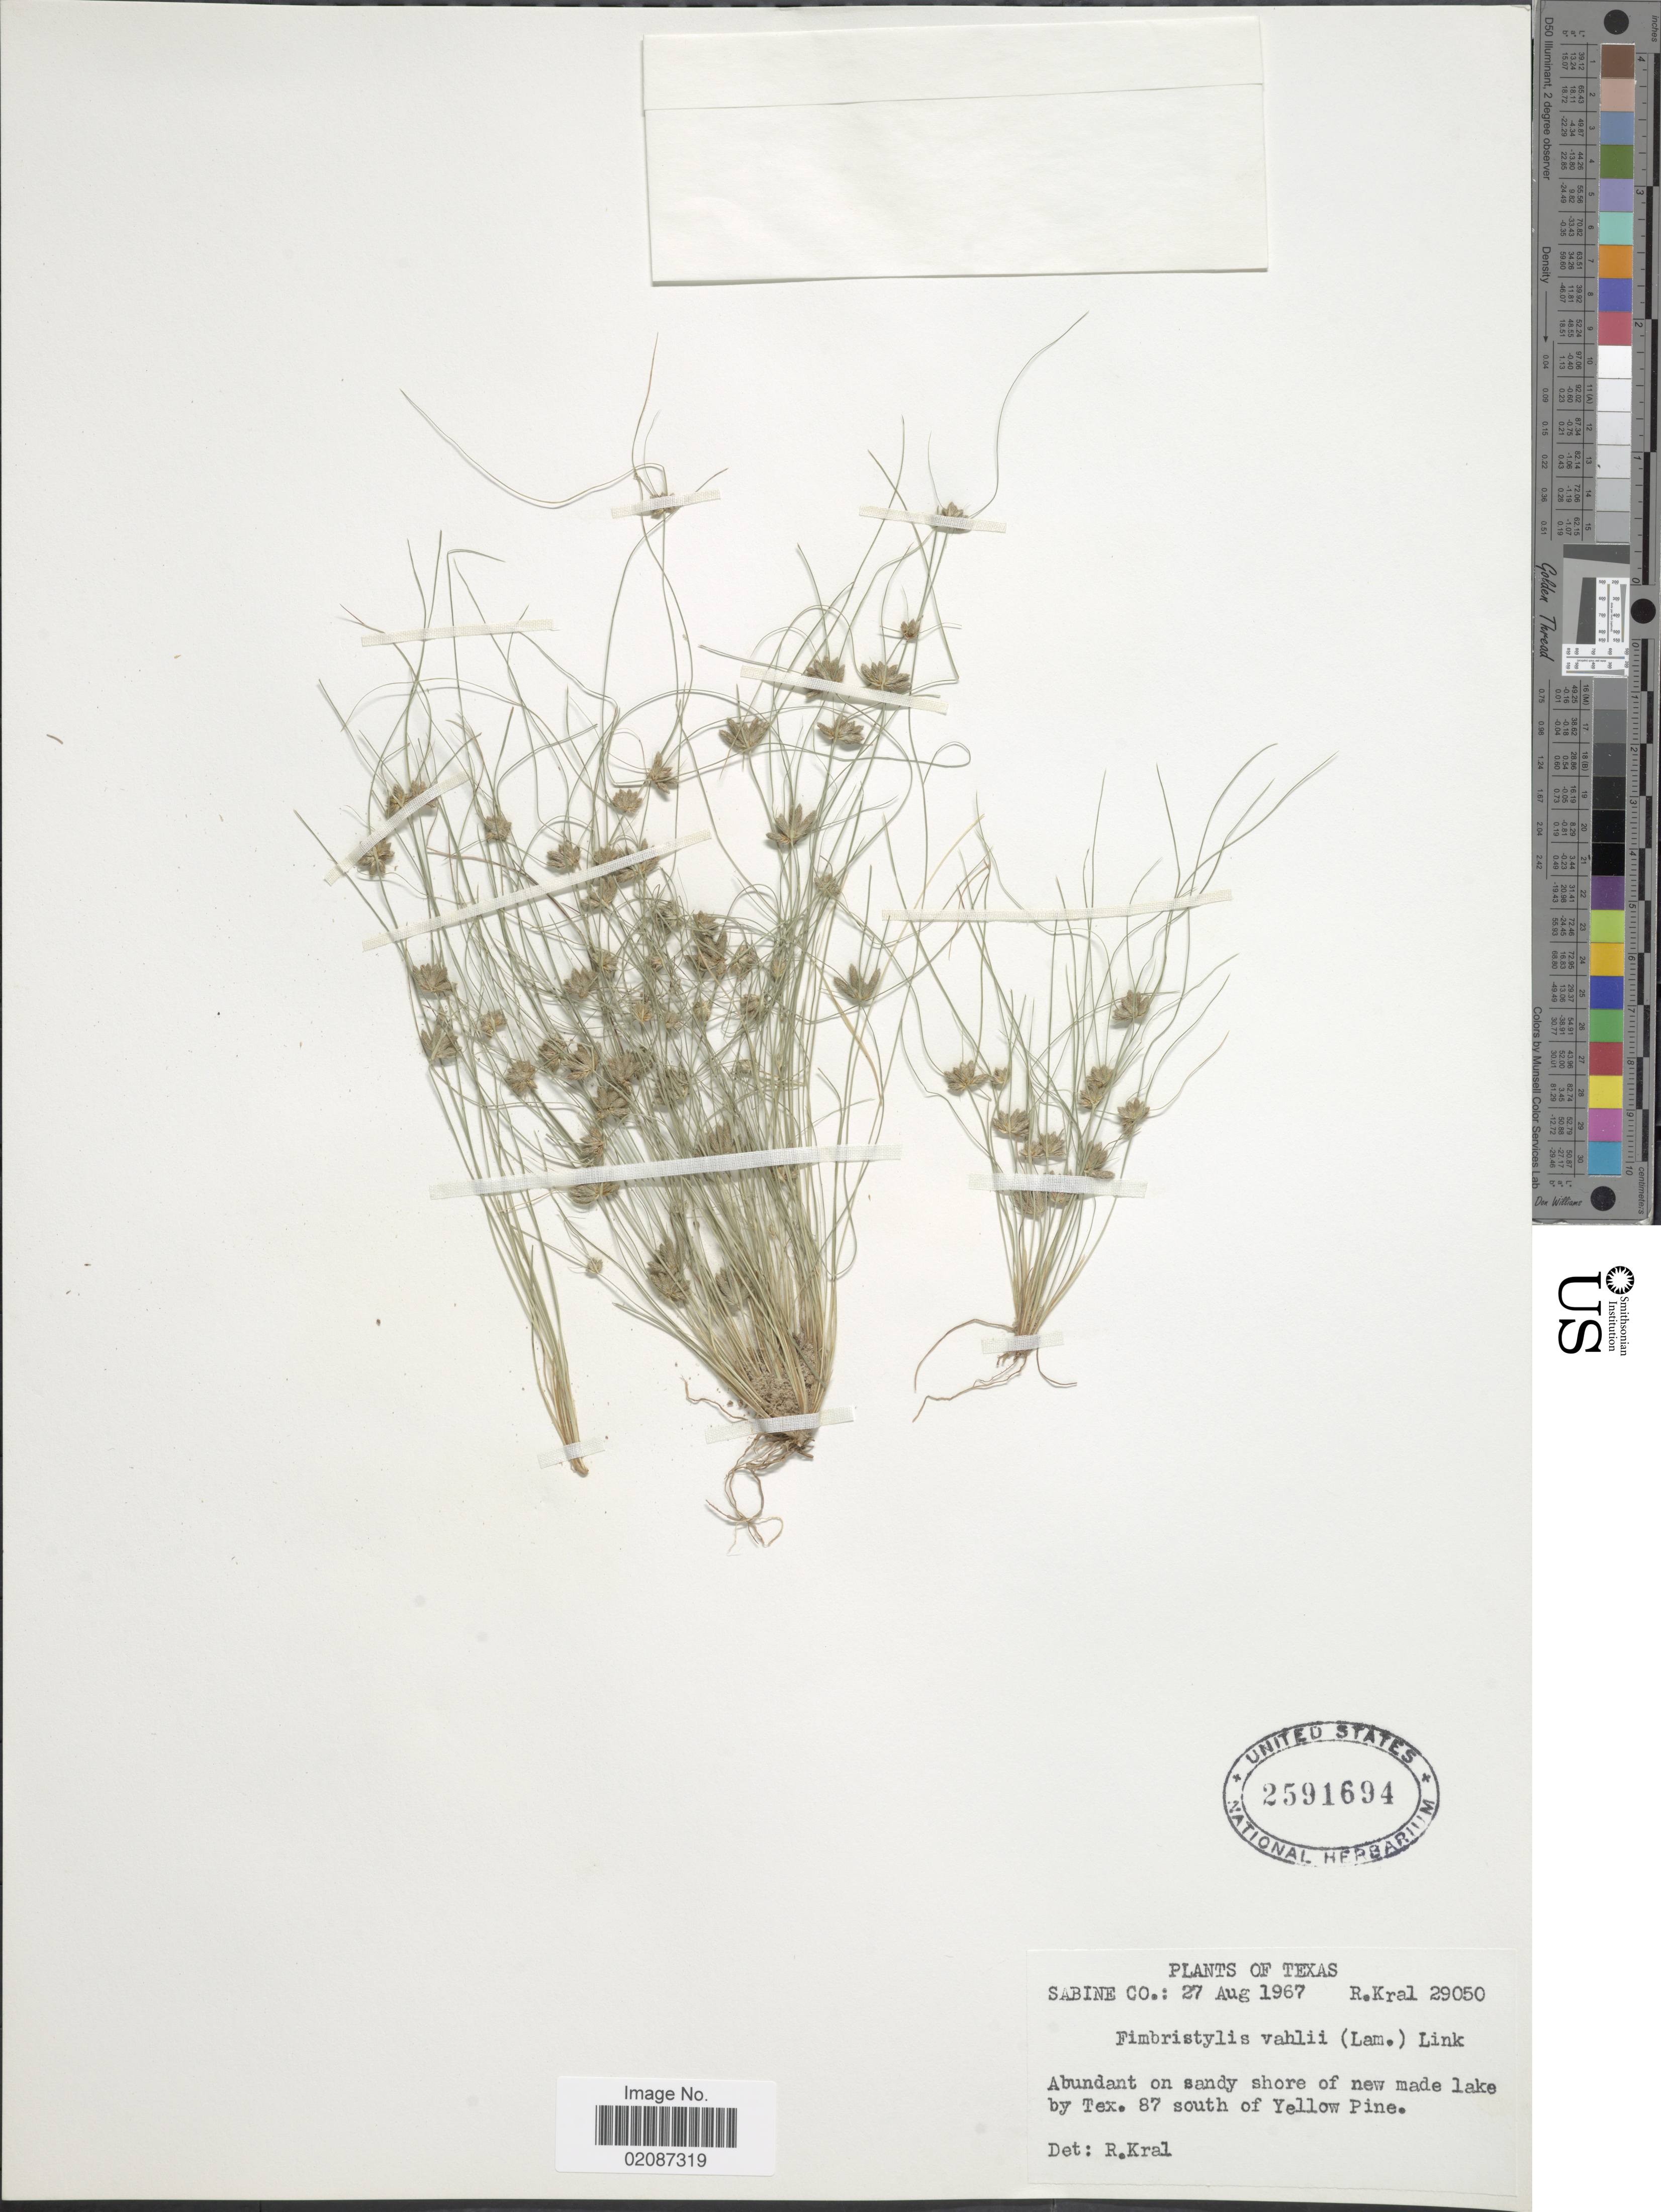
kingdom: Plantae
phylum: Tracheophyta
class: Liliopsida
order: Poales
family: Cyperaceae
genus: Fimbristylis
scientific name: Fimbristylis vahlii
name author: (Lam.) Link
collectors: R. Kral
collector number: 29050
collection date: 1967-08-27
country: United States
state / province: Texas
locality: Sabine Co.; abundant on sandy shore of new made lake by Tex. 87 south of Yellow Pine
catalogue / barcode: US 2591694